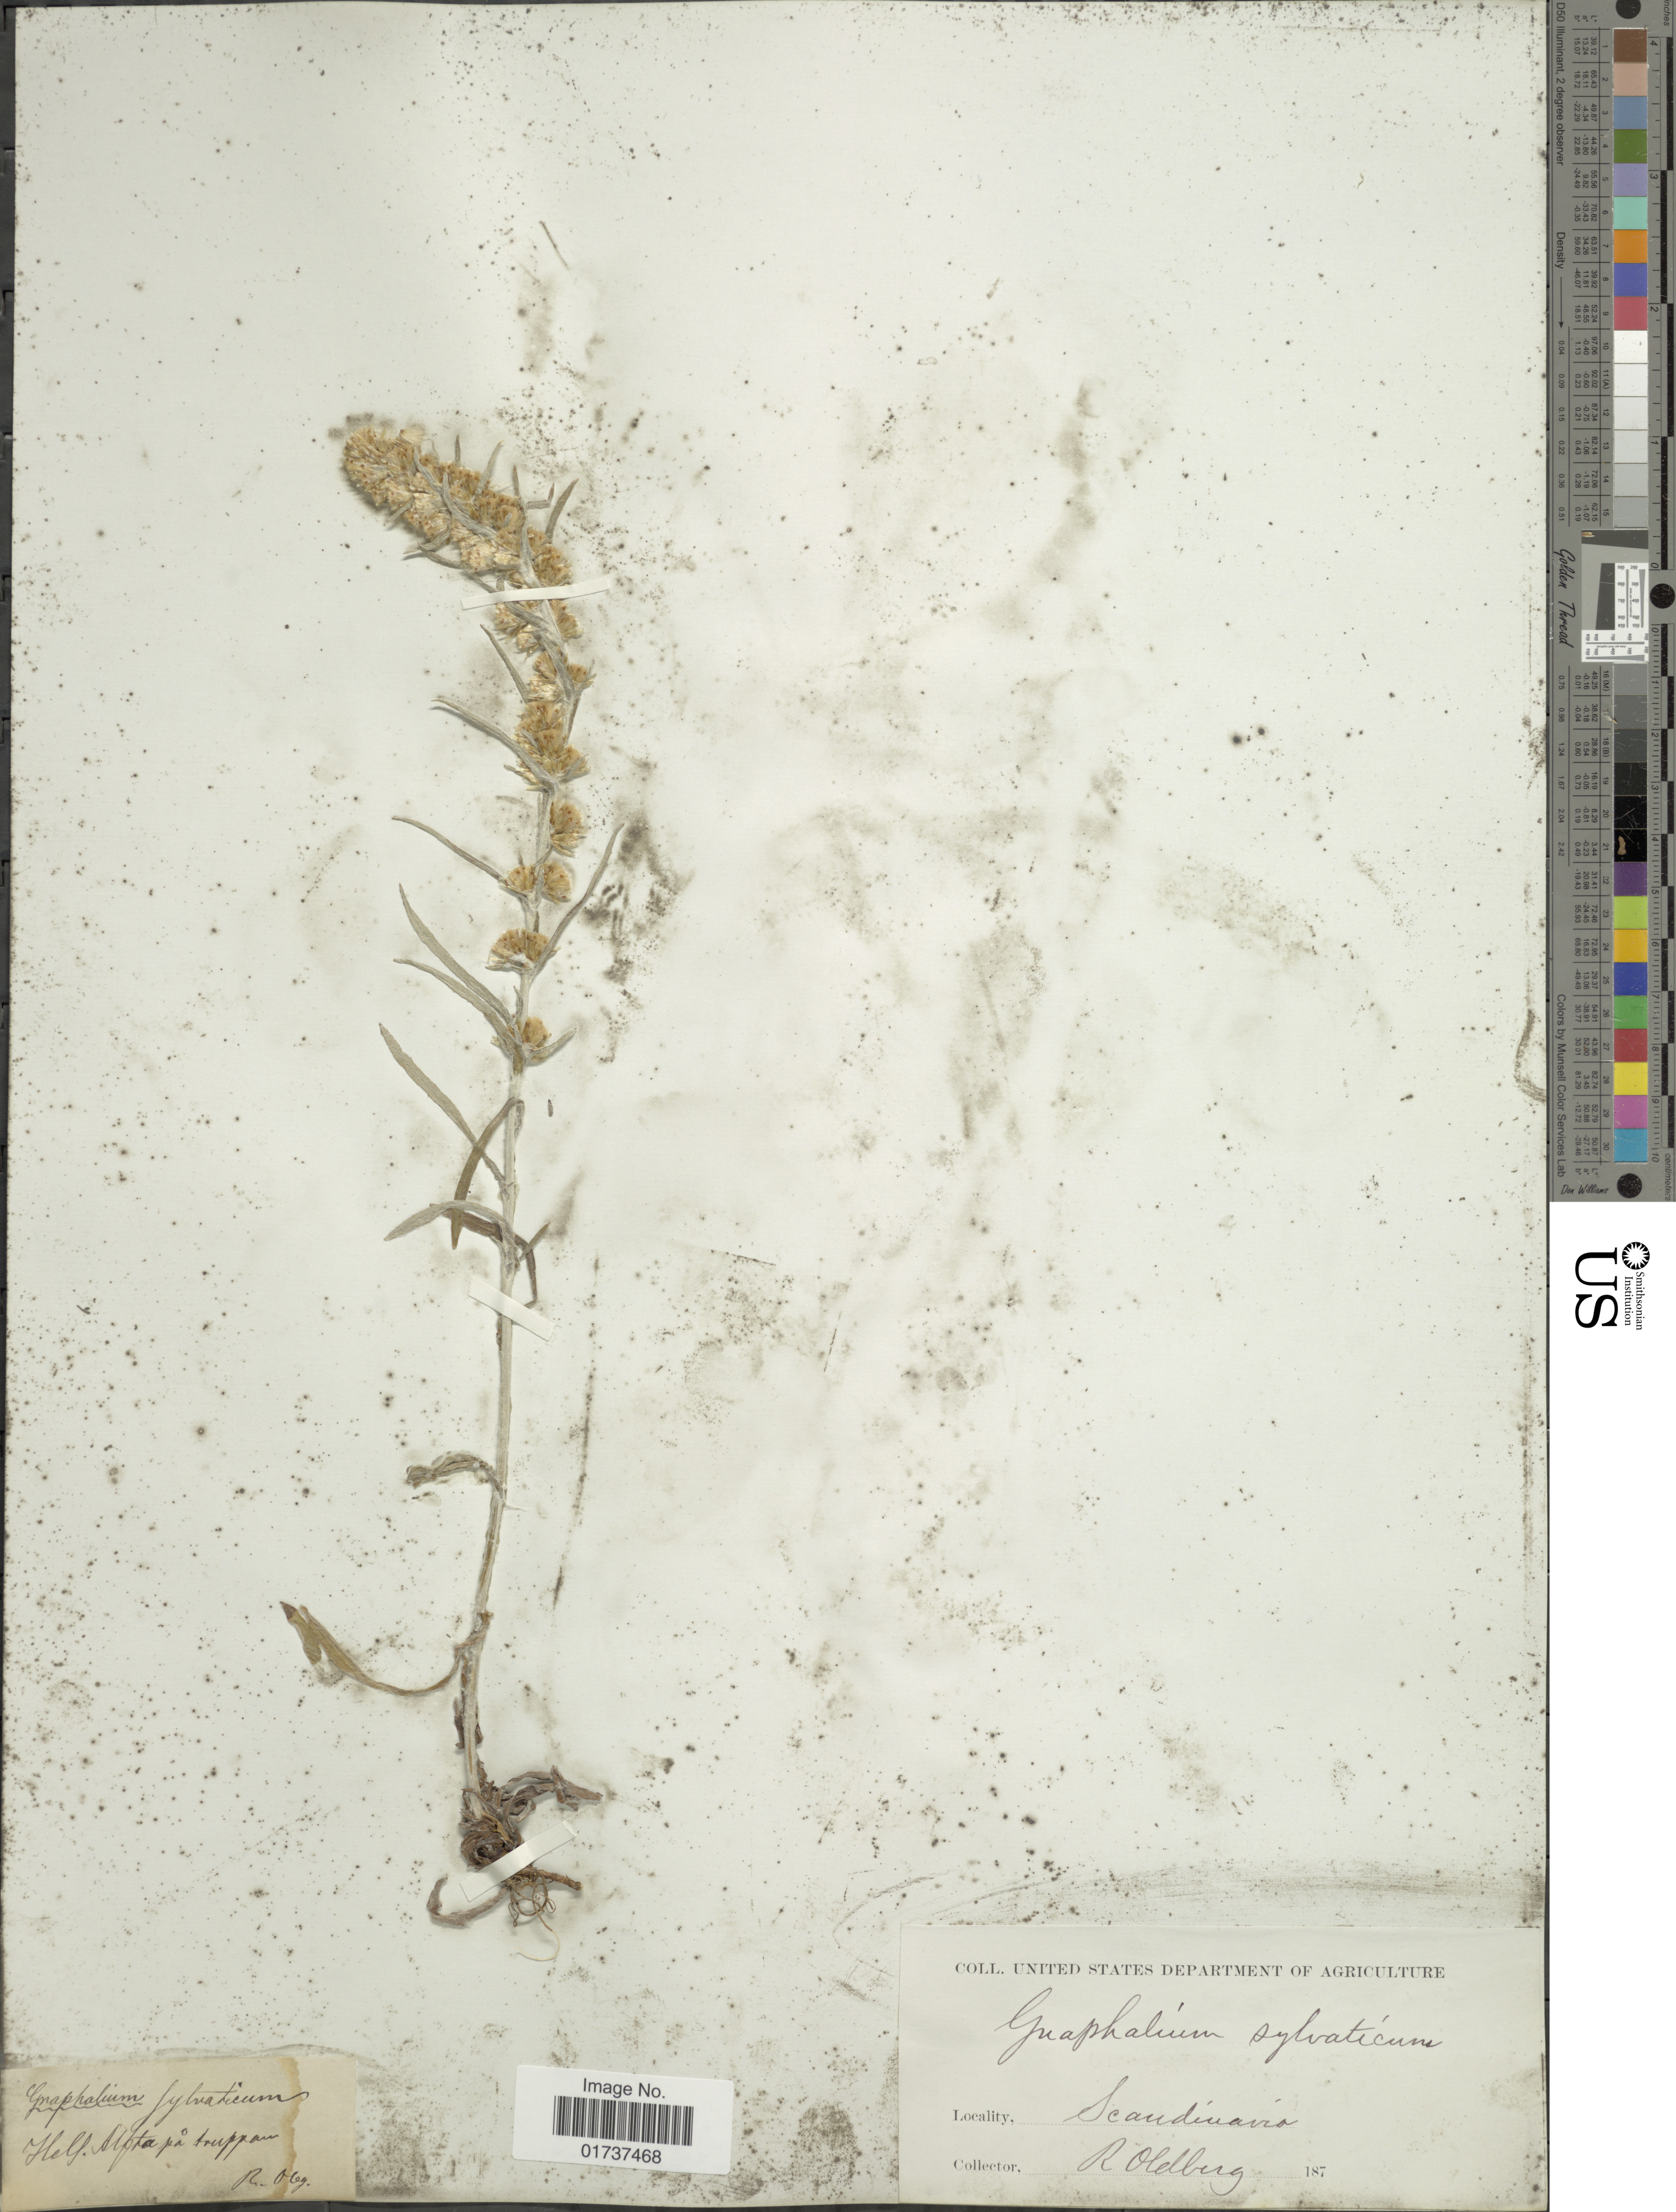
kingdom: Plantae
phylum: Tracheophyta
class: Magnoliopsida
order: Asterales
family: Asteraceae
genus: Gnaphalium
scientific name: Gnaphalium sylvaticum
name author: L.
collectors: R. Oldberg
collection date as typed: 187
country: Sweden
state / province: Gävleborg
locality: Hels. Alfta.